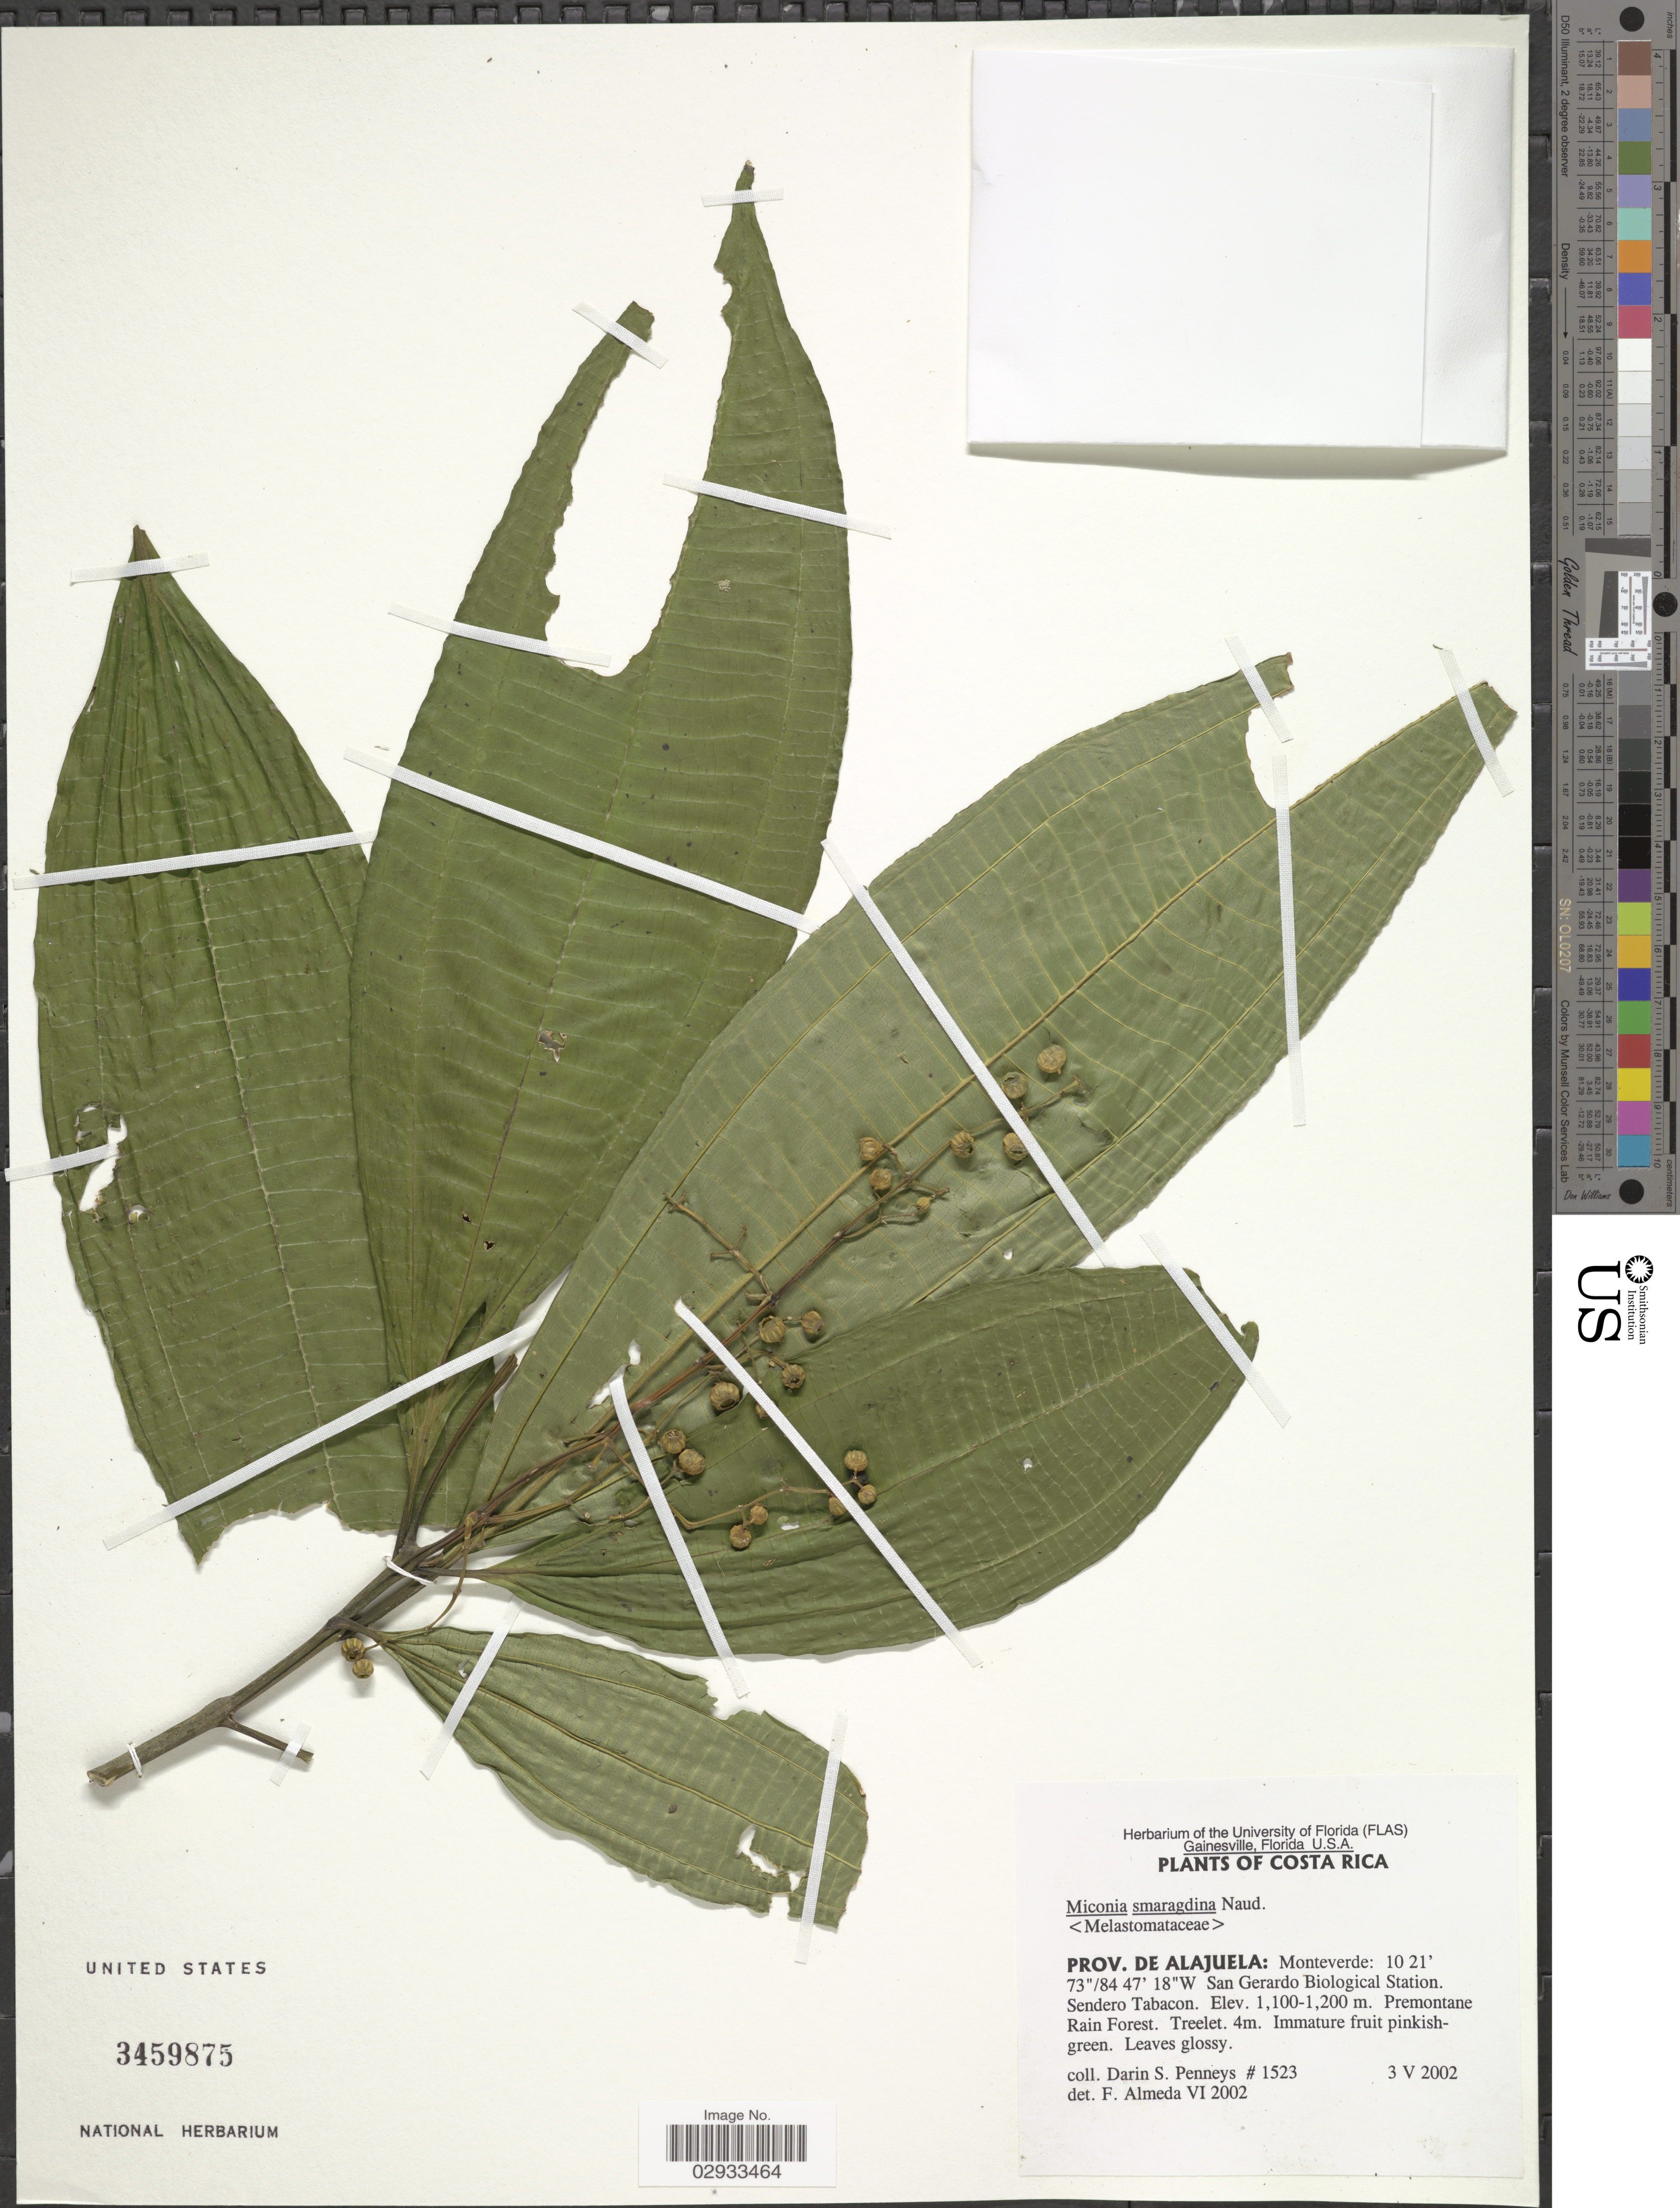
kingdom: Plantae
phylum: Tracheophyta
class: Magnoliopsida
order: Myrtales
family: Melastomataceae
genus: Miconia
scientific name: Miconia smaragdina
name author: Naudin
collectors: D. S. Penneys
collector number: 1523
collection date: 2002-05-03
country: Costa Rica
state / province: Alajuela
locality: Monteverde. San Gerardo Biological Station. Sendero Tabacon.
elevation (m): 1100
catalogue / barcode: US 3459875